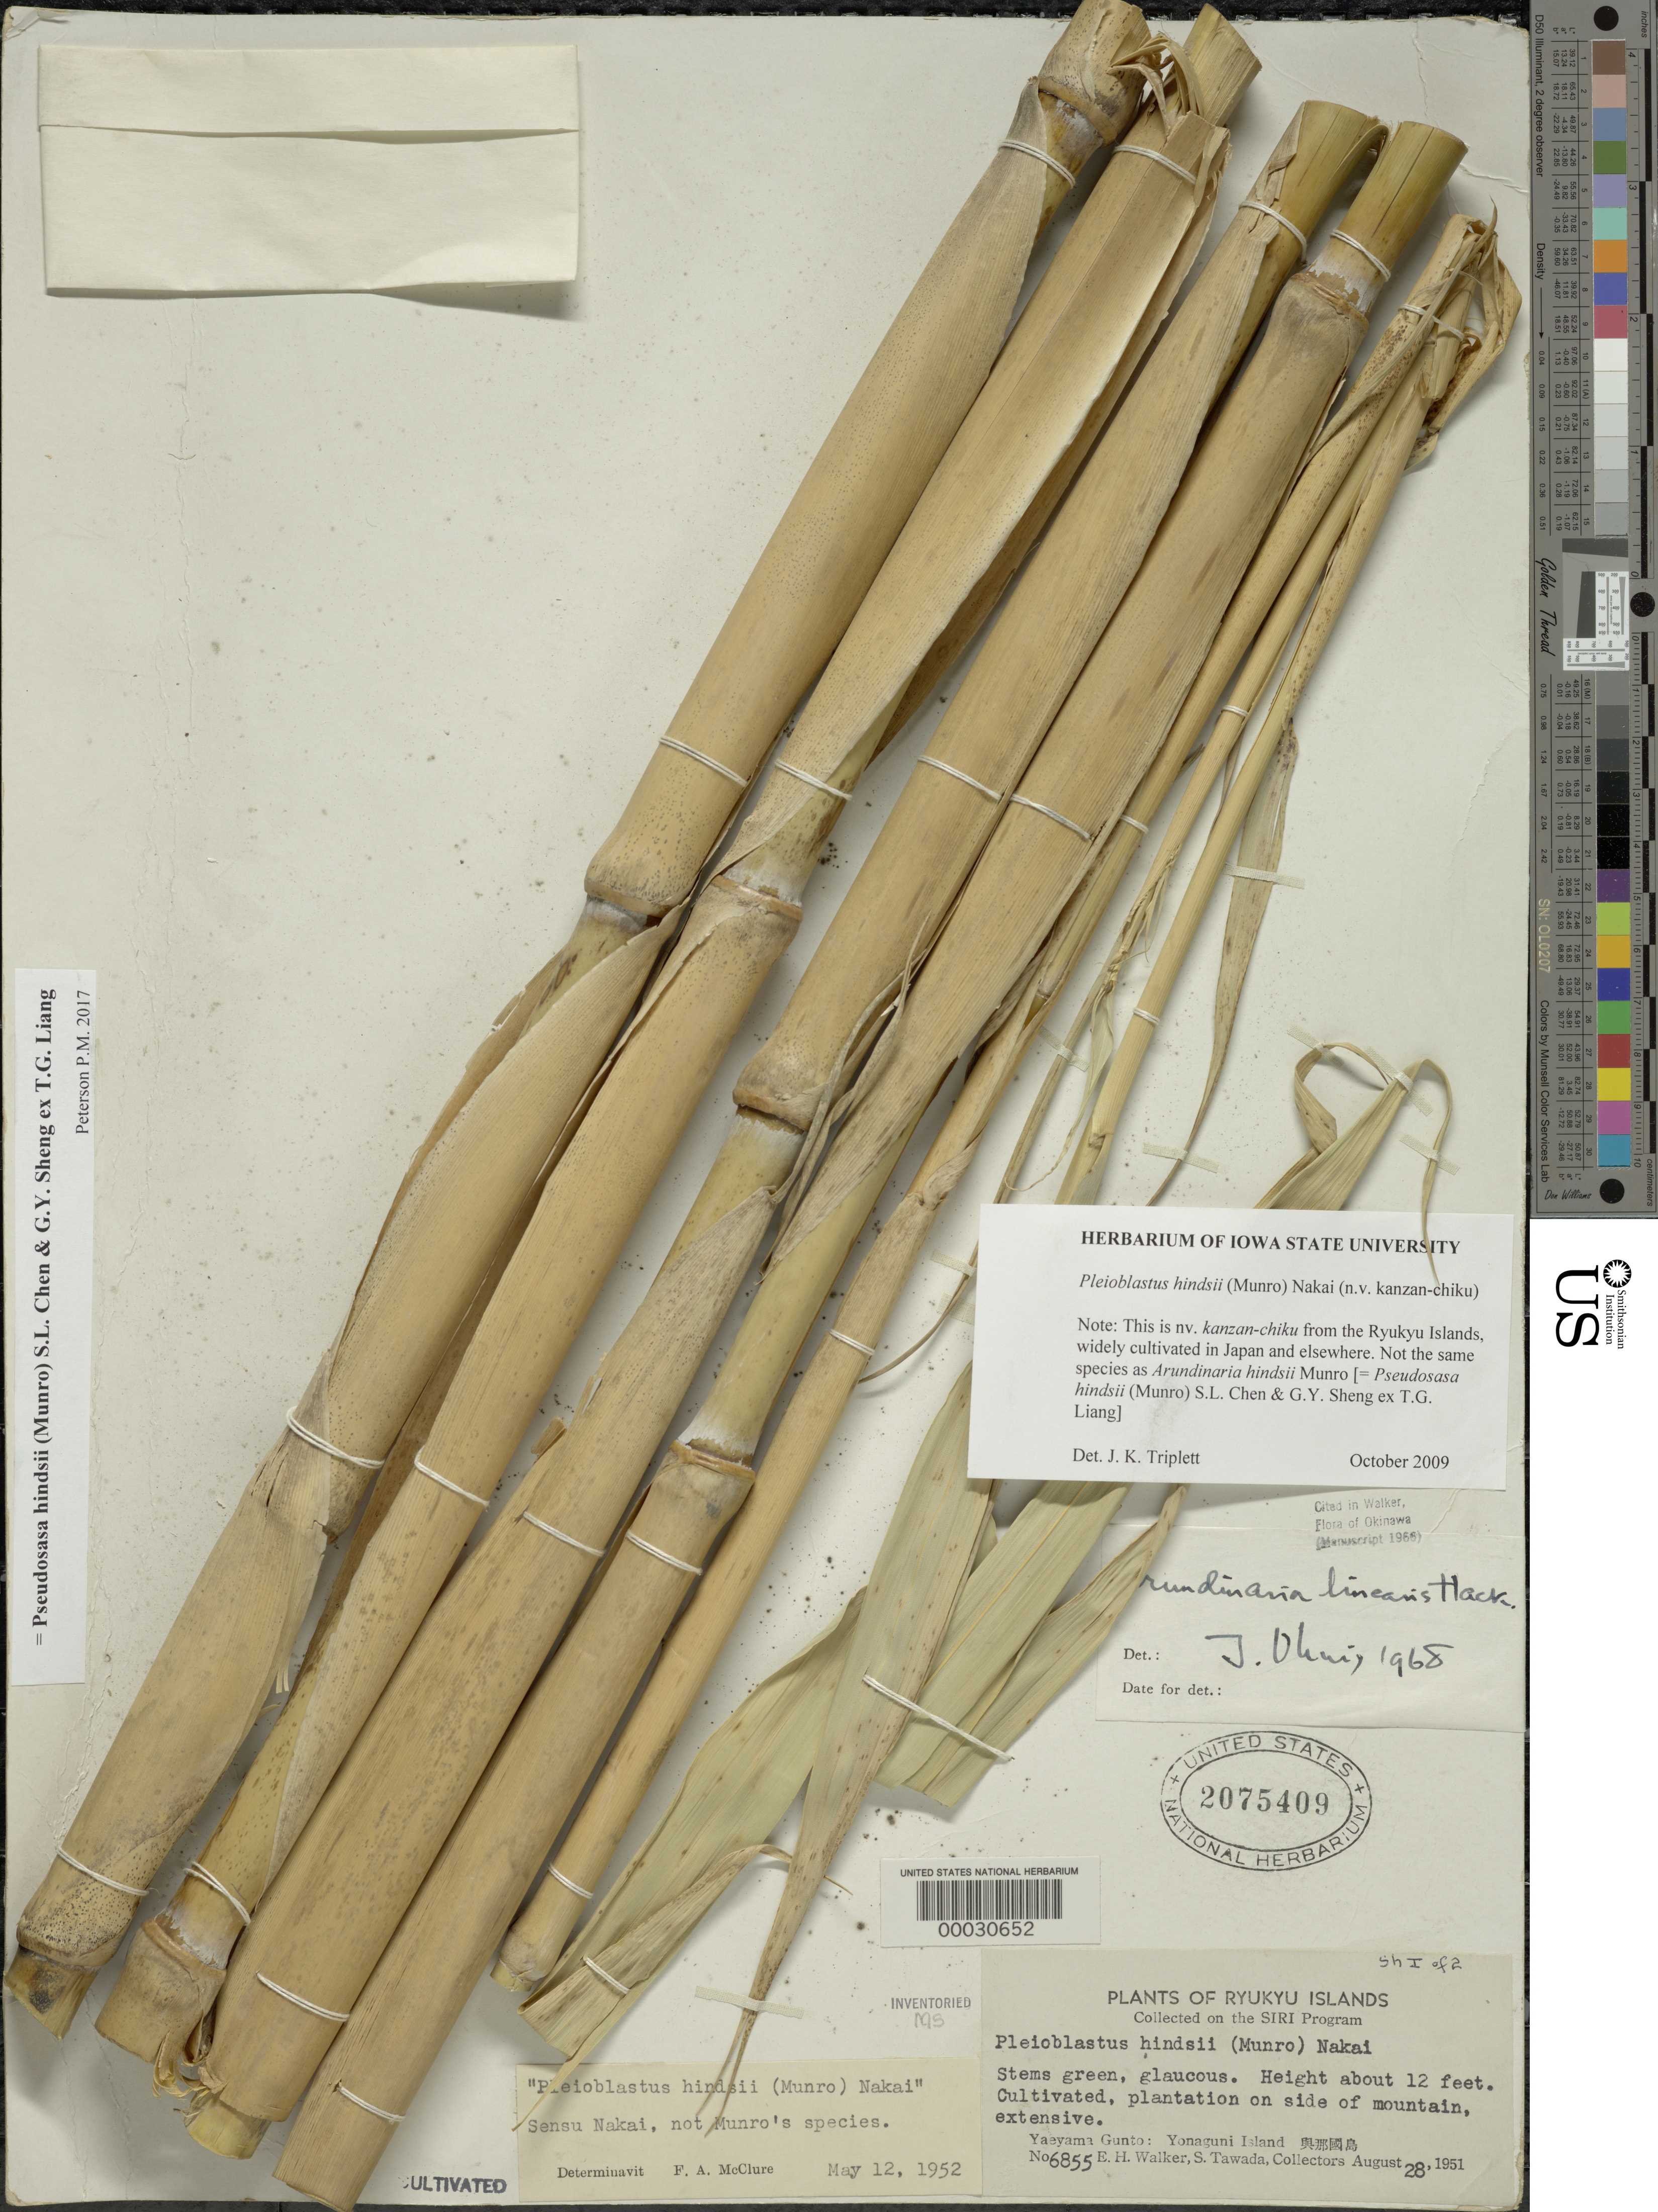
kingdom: Plantae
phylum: Tracheophyta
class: Liliopsida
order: Poales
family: Poaceae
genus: Pseudosasa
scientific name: Pseudosasa hindsii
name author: (Munro) S.L. Chen & G.Y. Sheng ex T.G. Liang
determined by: Poaceae Reorganization Project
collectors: E. H. Walker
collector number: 6855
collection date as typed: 28 Aug 1951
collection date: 1951-08-28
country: Japan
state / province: Okinawa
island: Yonaguni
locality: Yaeyama Gunto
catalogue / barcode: US 2075409